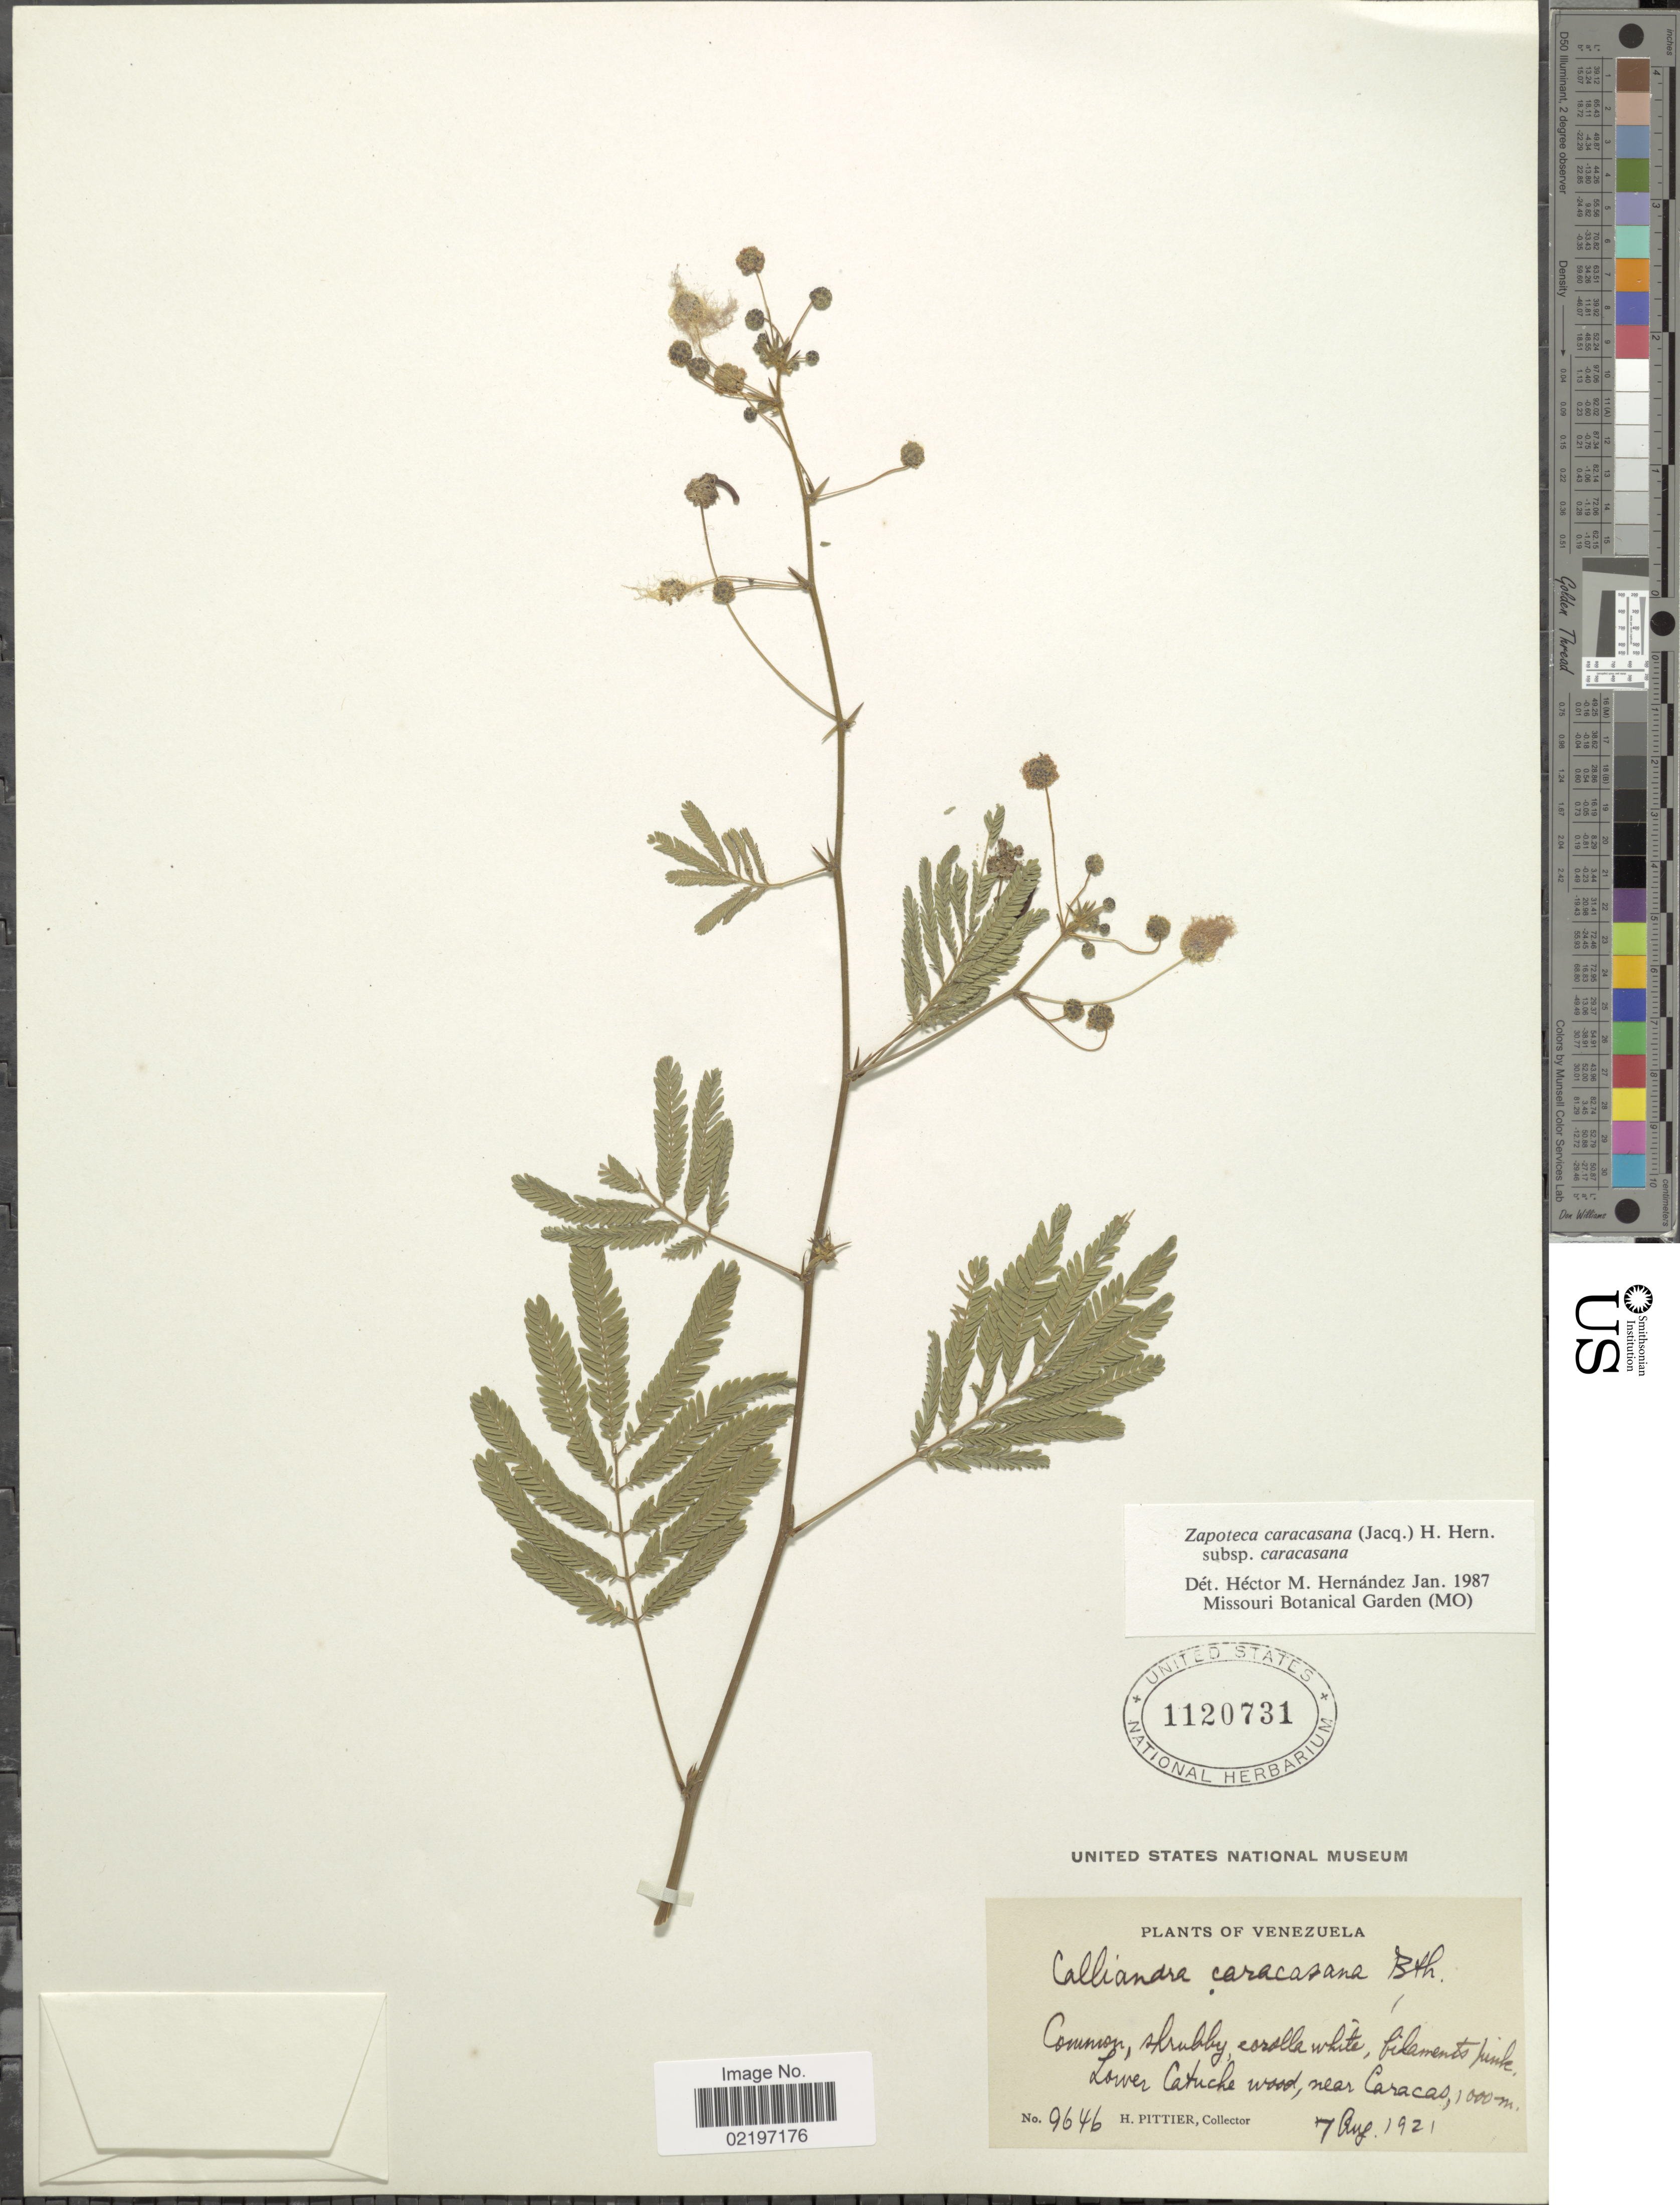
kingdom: Plantae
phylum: Tracheophyta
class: Magnoliopsida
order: Fabales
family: Fabaceae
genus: Zapoteca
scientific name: Zapoteca caracasana subsp. caracasana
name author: (Jacq.) H.M. Hern.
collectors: H. F. Pittier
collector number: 9646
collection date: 1921-08-07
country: Venezuela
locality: Lower Catuche wood, near Caracas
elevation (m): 1000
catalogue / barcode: US 1120731